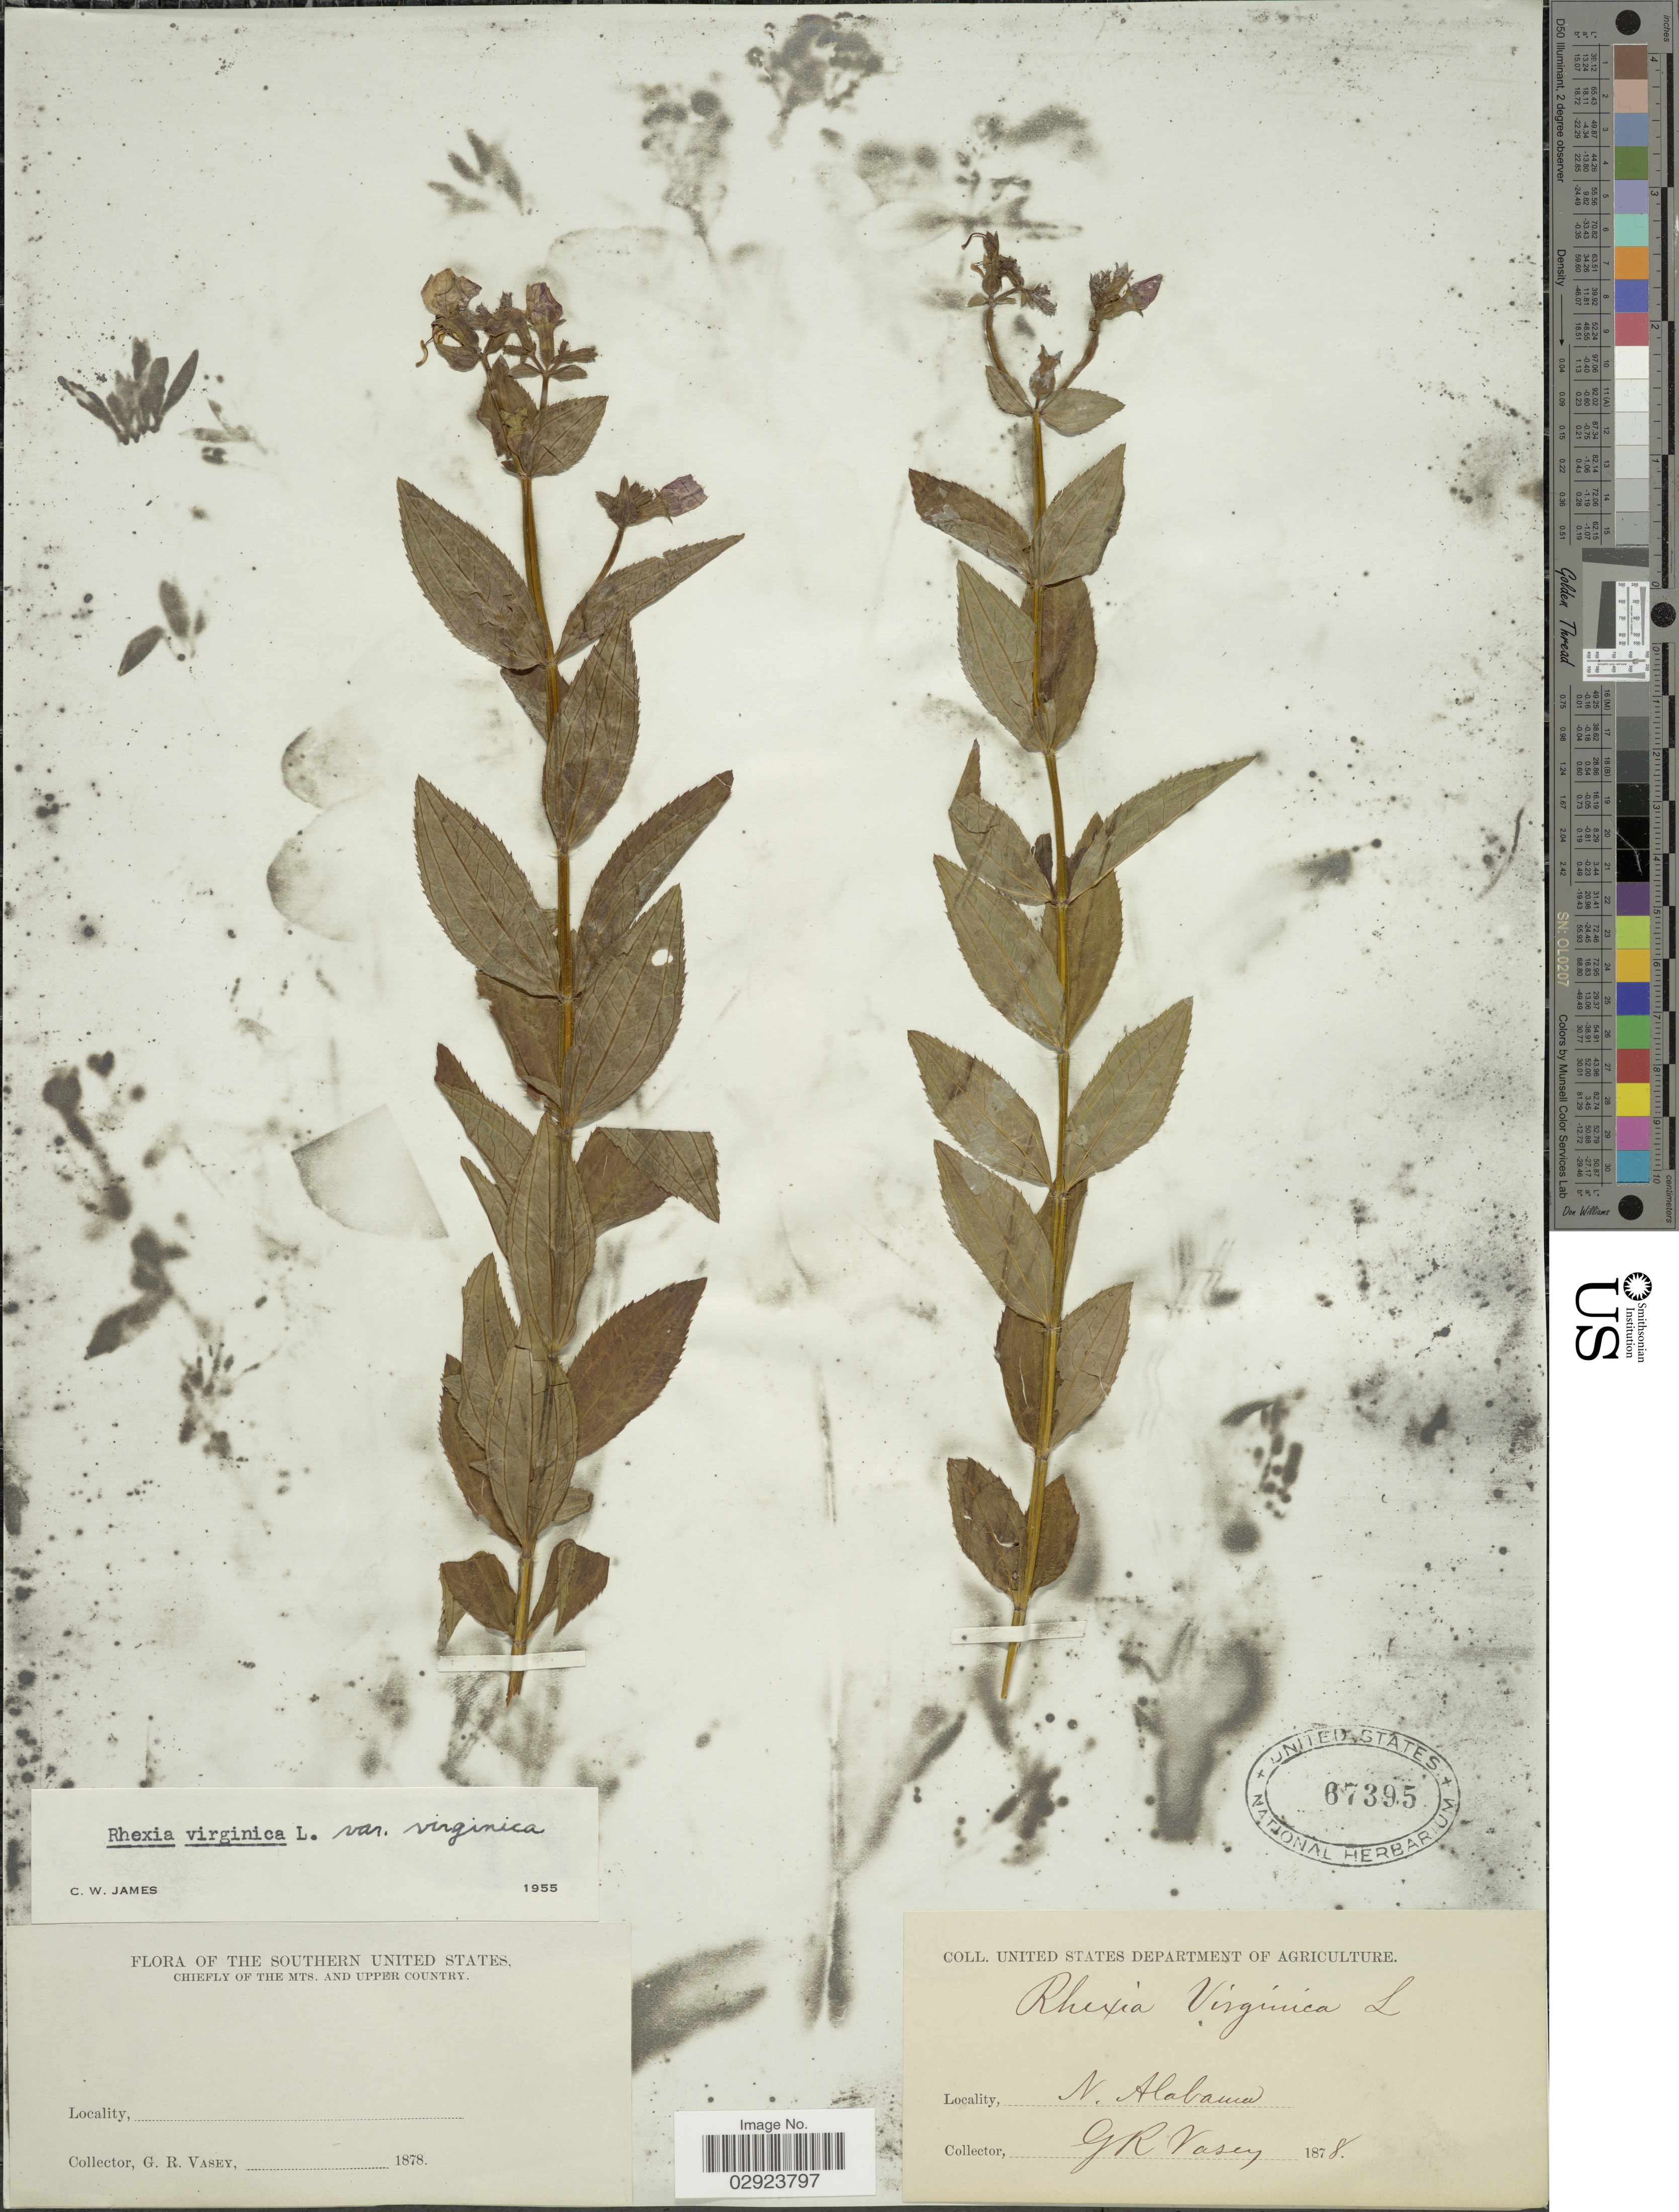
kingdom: Plantae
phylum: Tracheophyta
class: Magnoliopsida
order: Myrtales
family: Melastomataceae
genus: Rhexia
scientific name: Rhexia virginica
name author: L.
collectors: G. R. Vasey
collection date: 1878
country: United States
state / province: Alabama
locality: Southern United States. N. Alabama. Chiefly of the Mts. and Upper Country.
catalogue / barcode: US 67395